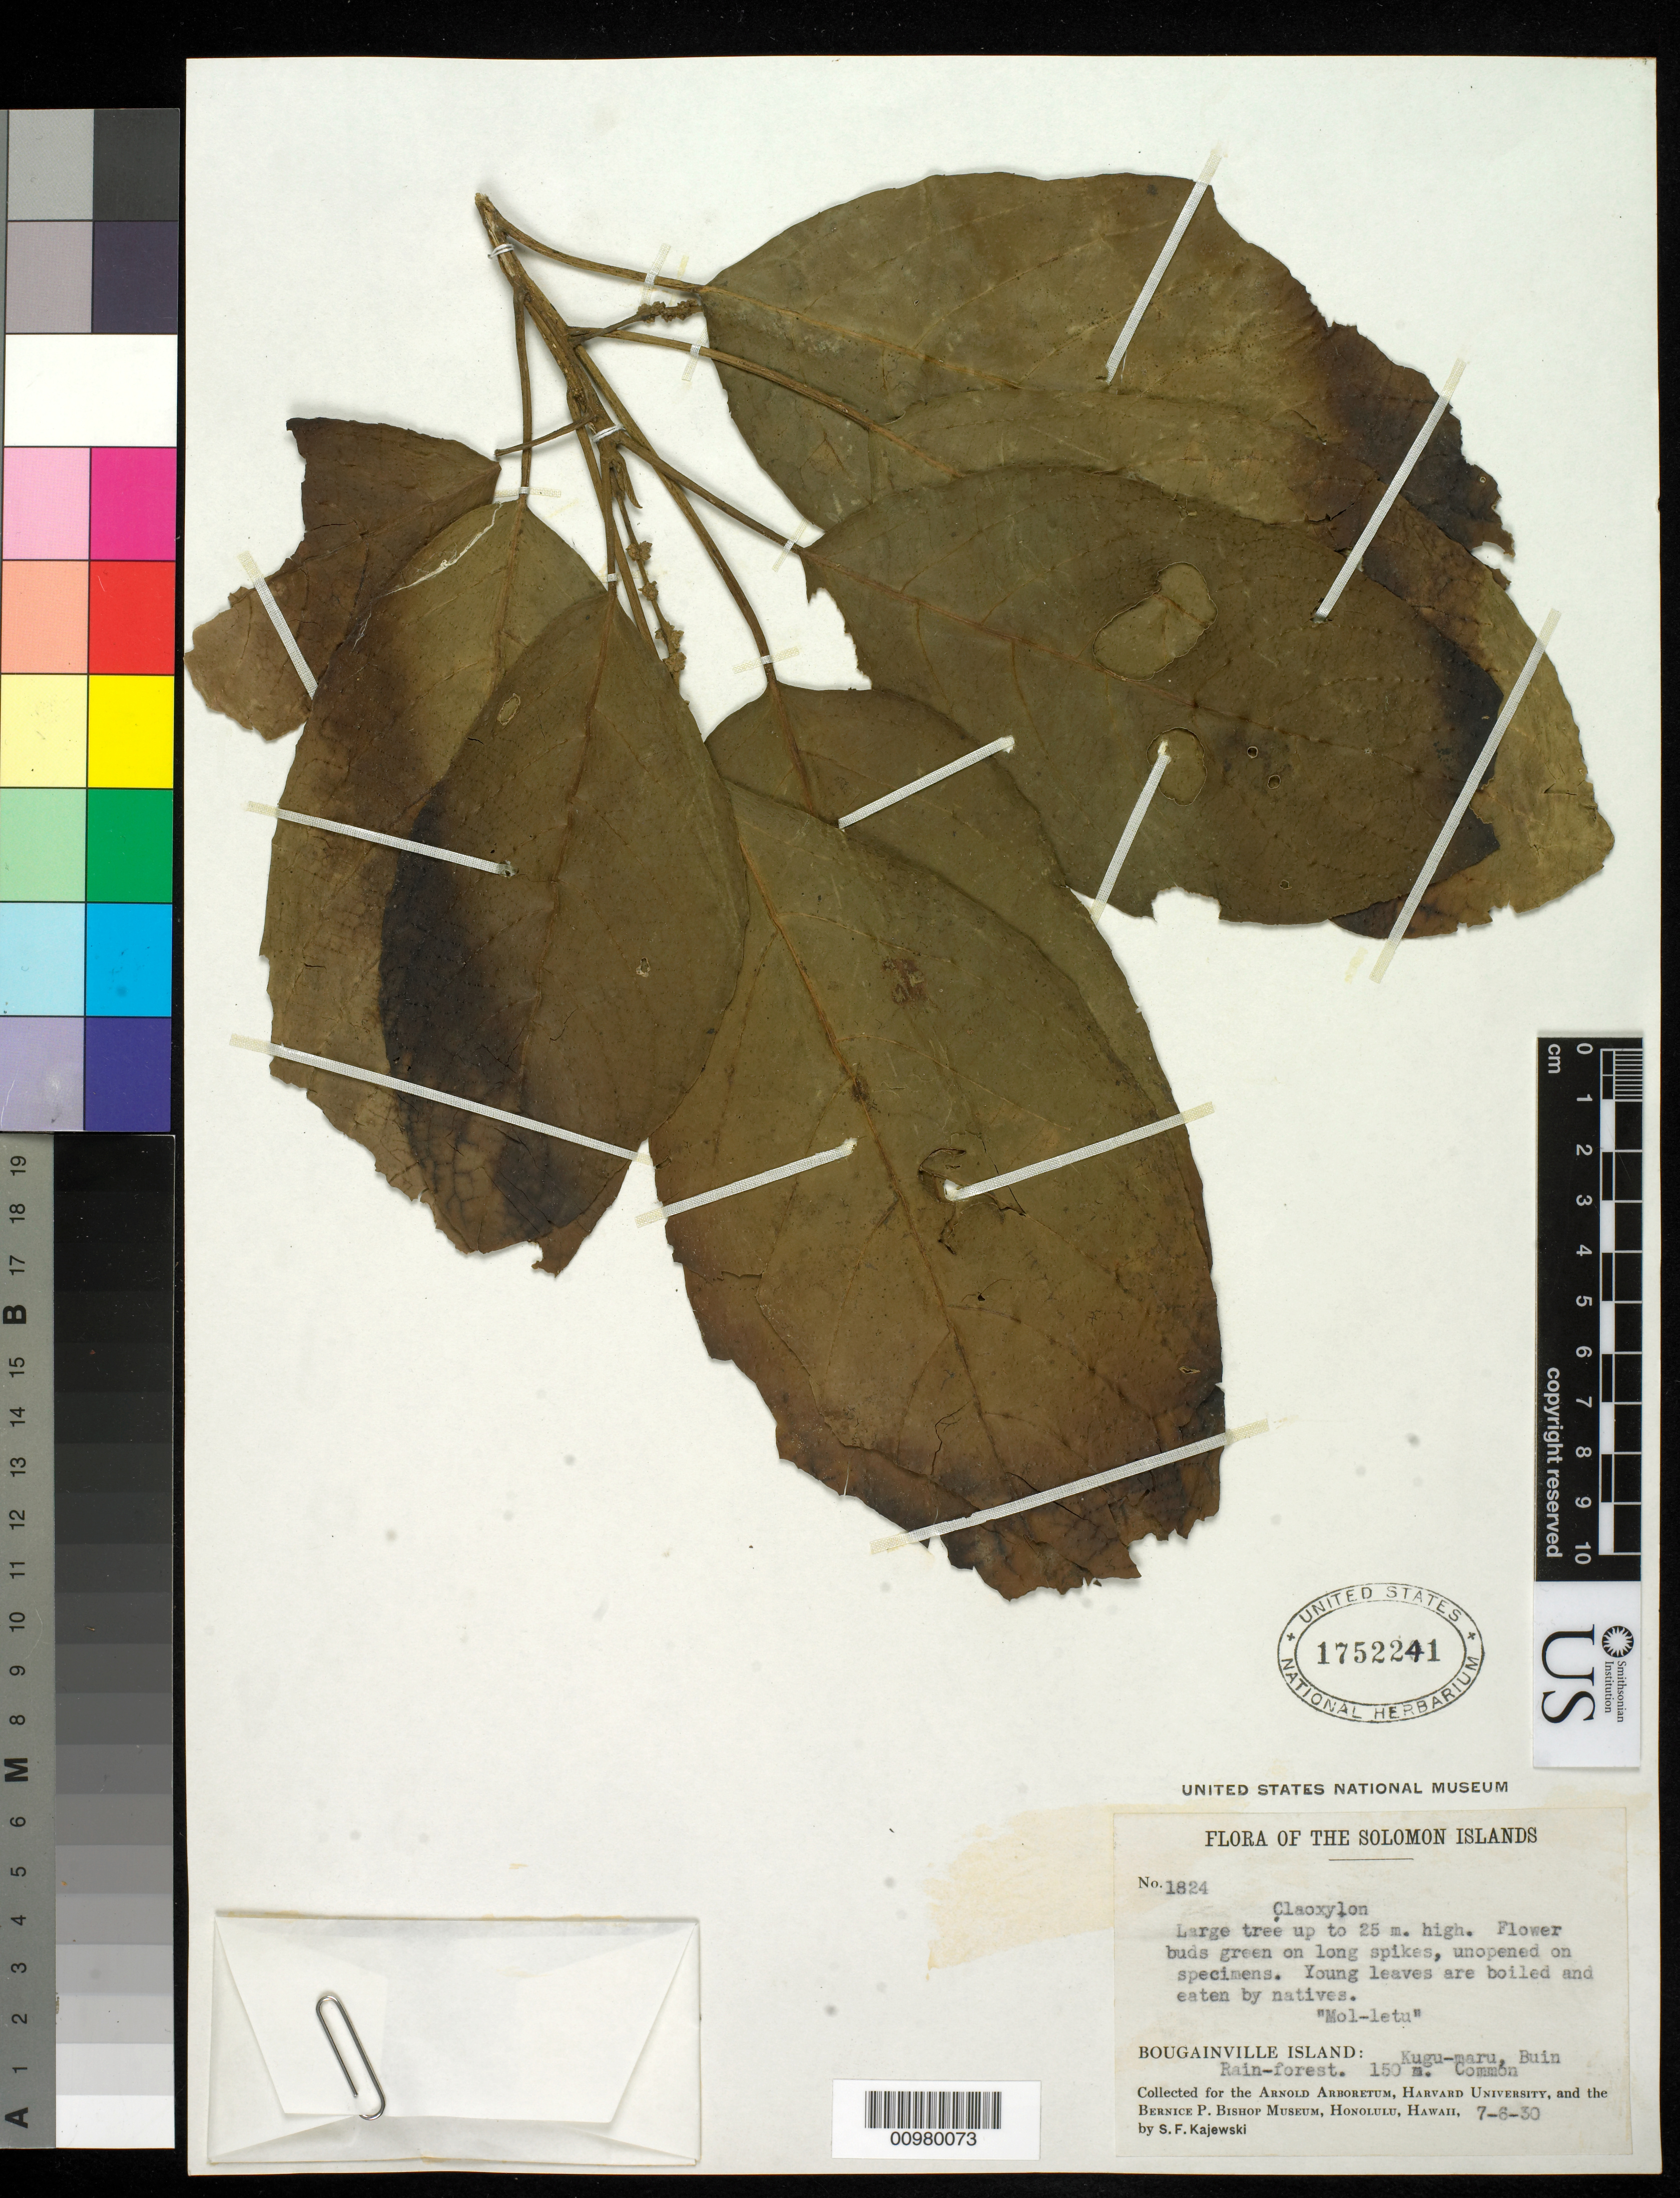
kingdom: Plantae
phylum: Tracheophyta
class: Magnoliopsida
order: Malpighiales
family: Euphorbiaceae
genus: Claoxylon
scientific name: Claoxylon sp.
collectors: S. Kajewski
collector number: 1824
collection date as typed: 07 Jun 1930 or 06 Jul 1930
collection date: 1930-06-07 or 1930-07-06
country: Papua New Guinea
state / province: Bougainville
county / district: Buin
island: Bougainville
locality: Kugu-maru, Buin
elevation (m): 150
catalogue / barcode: US 1752241